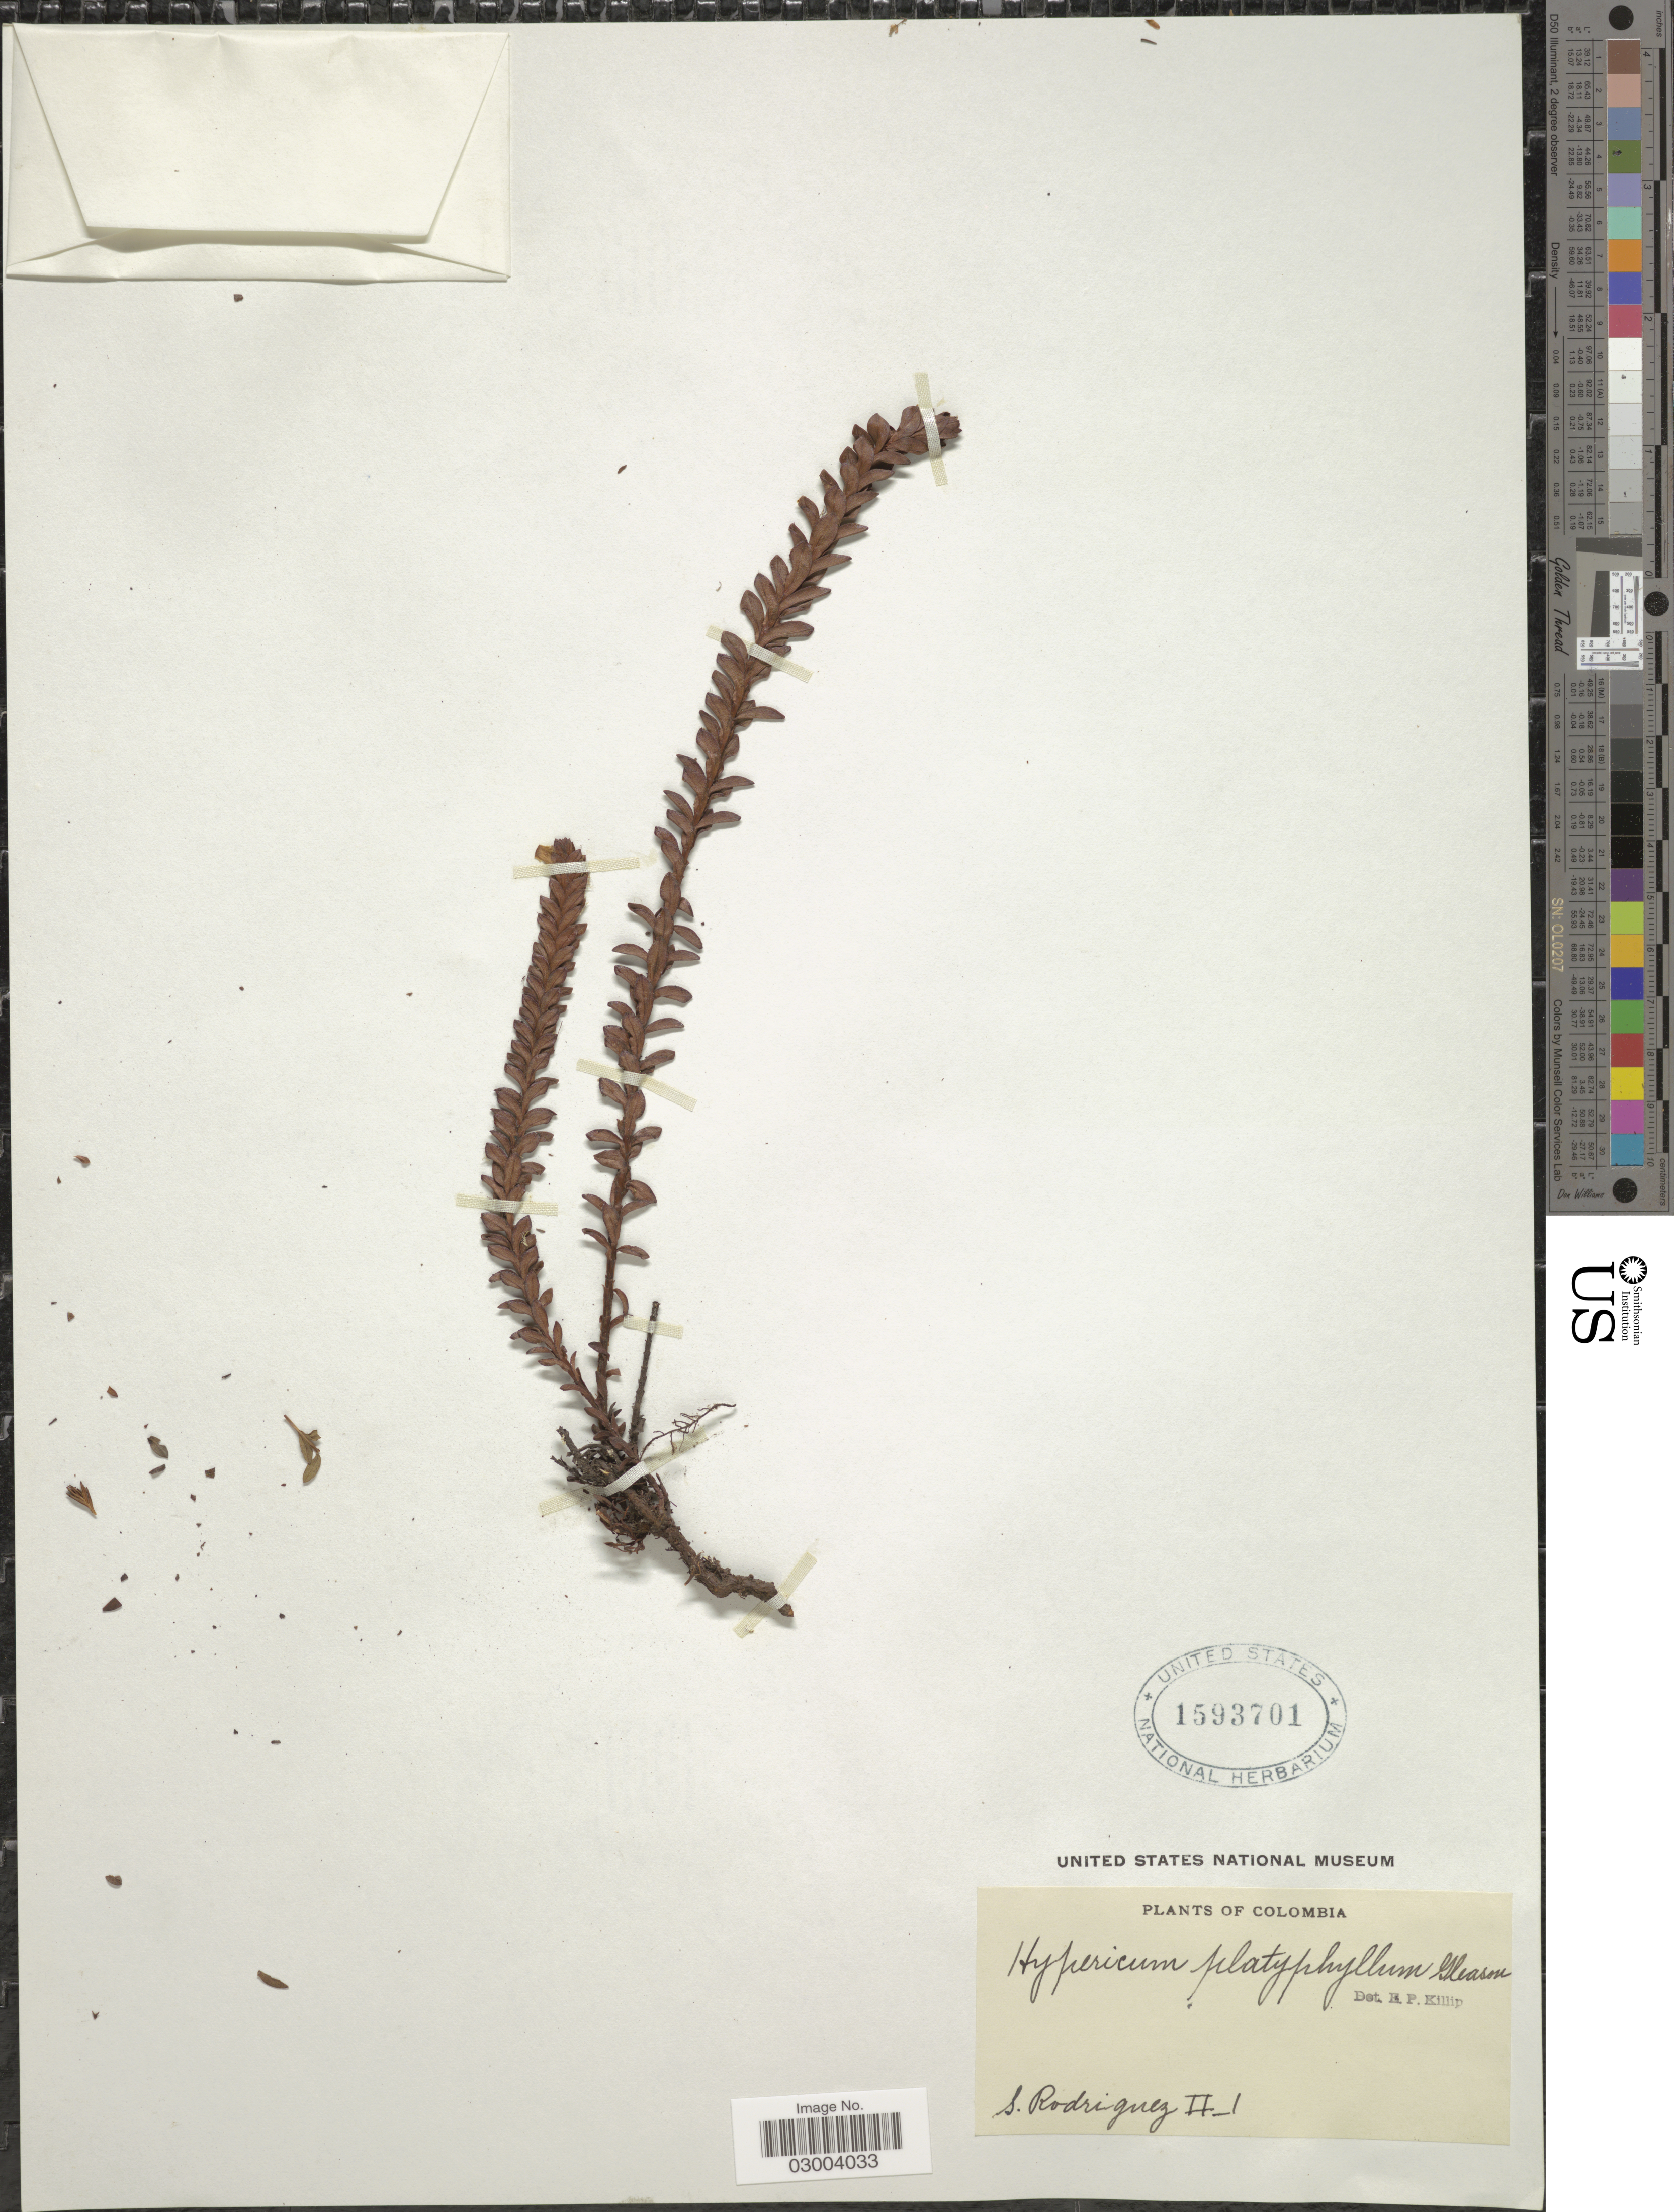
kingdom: Plantae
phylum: Tracheophyta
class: Magnoliopsida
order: Malpighiales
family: Hypericaceae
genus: Hypericum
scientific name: Hypericum mexicanum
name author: L.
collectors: S. Rodriguez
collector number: II-1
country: Colombia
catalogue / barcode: US 1593701